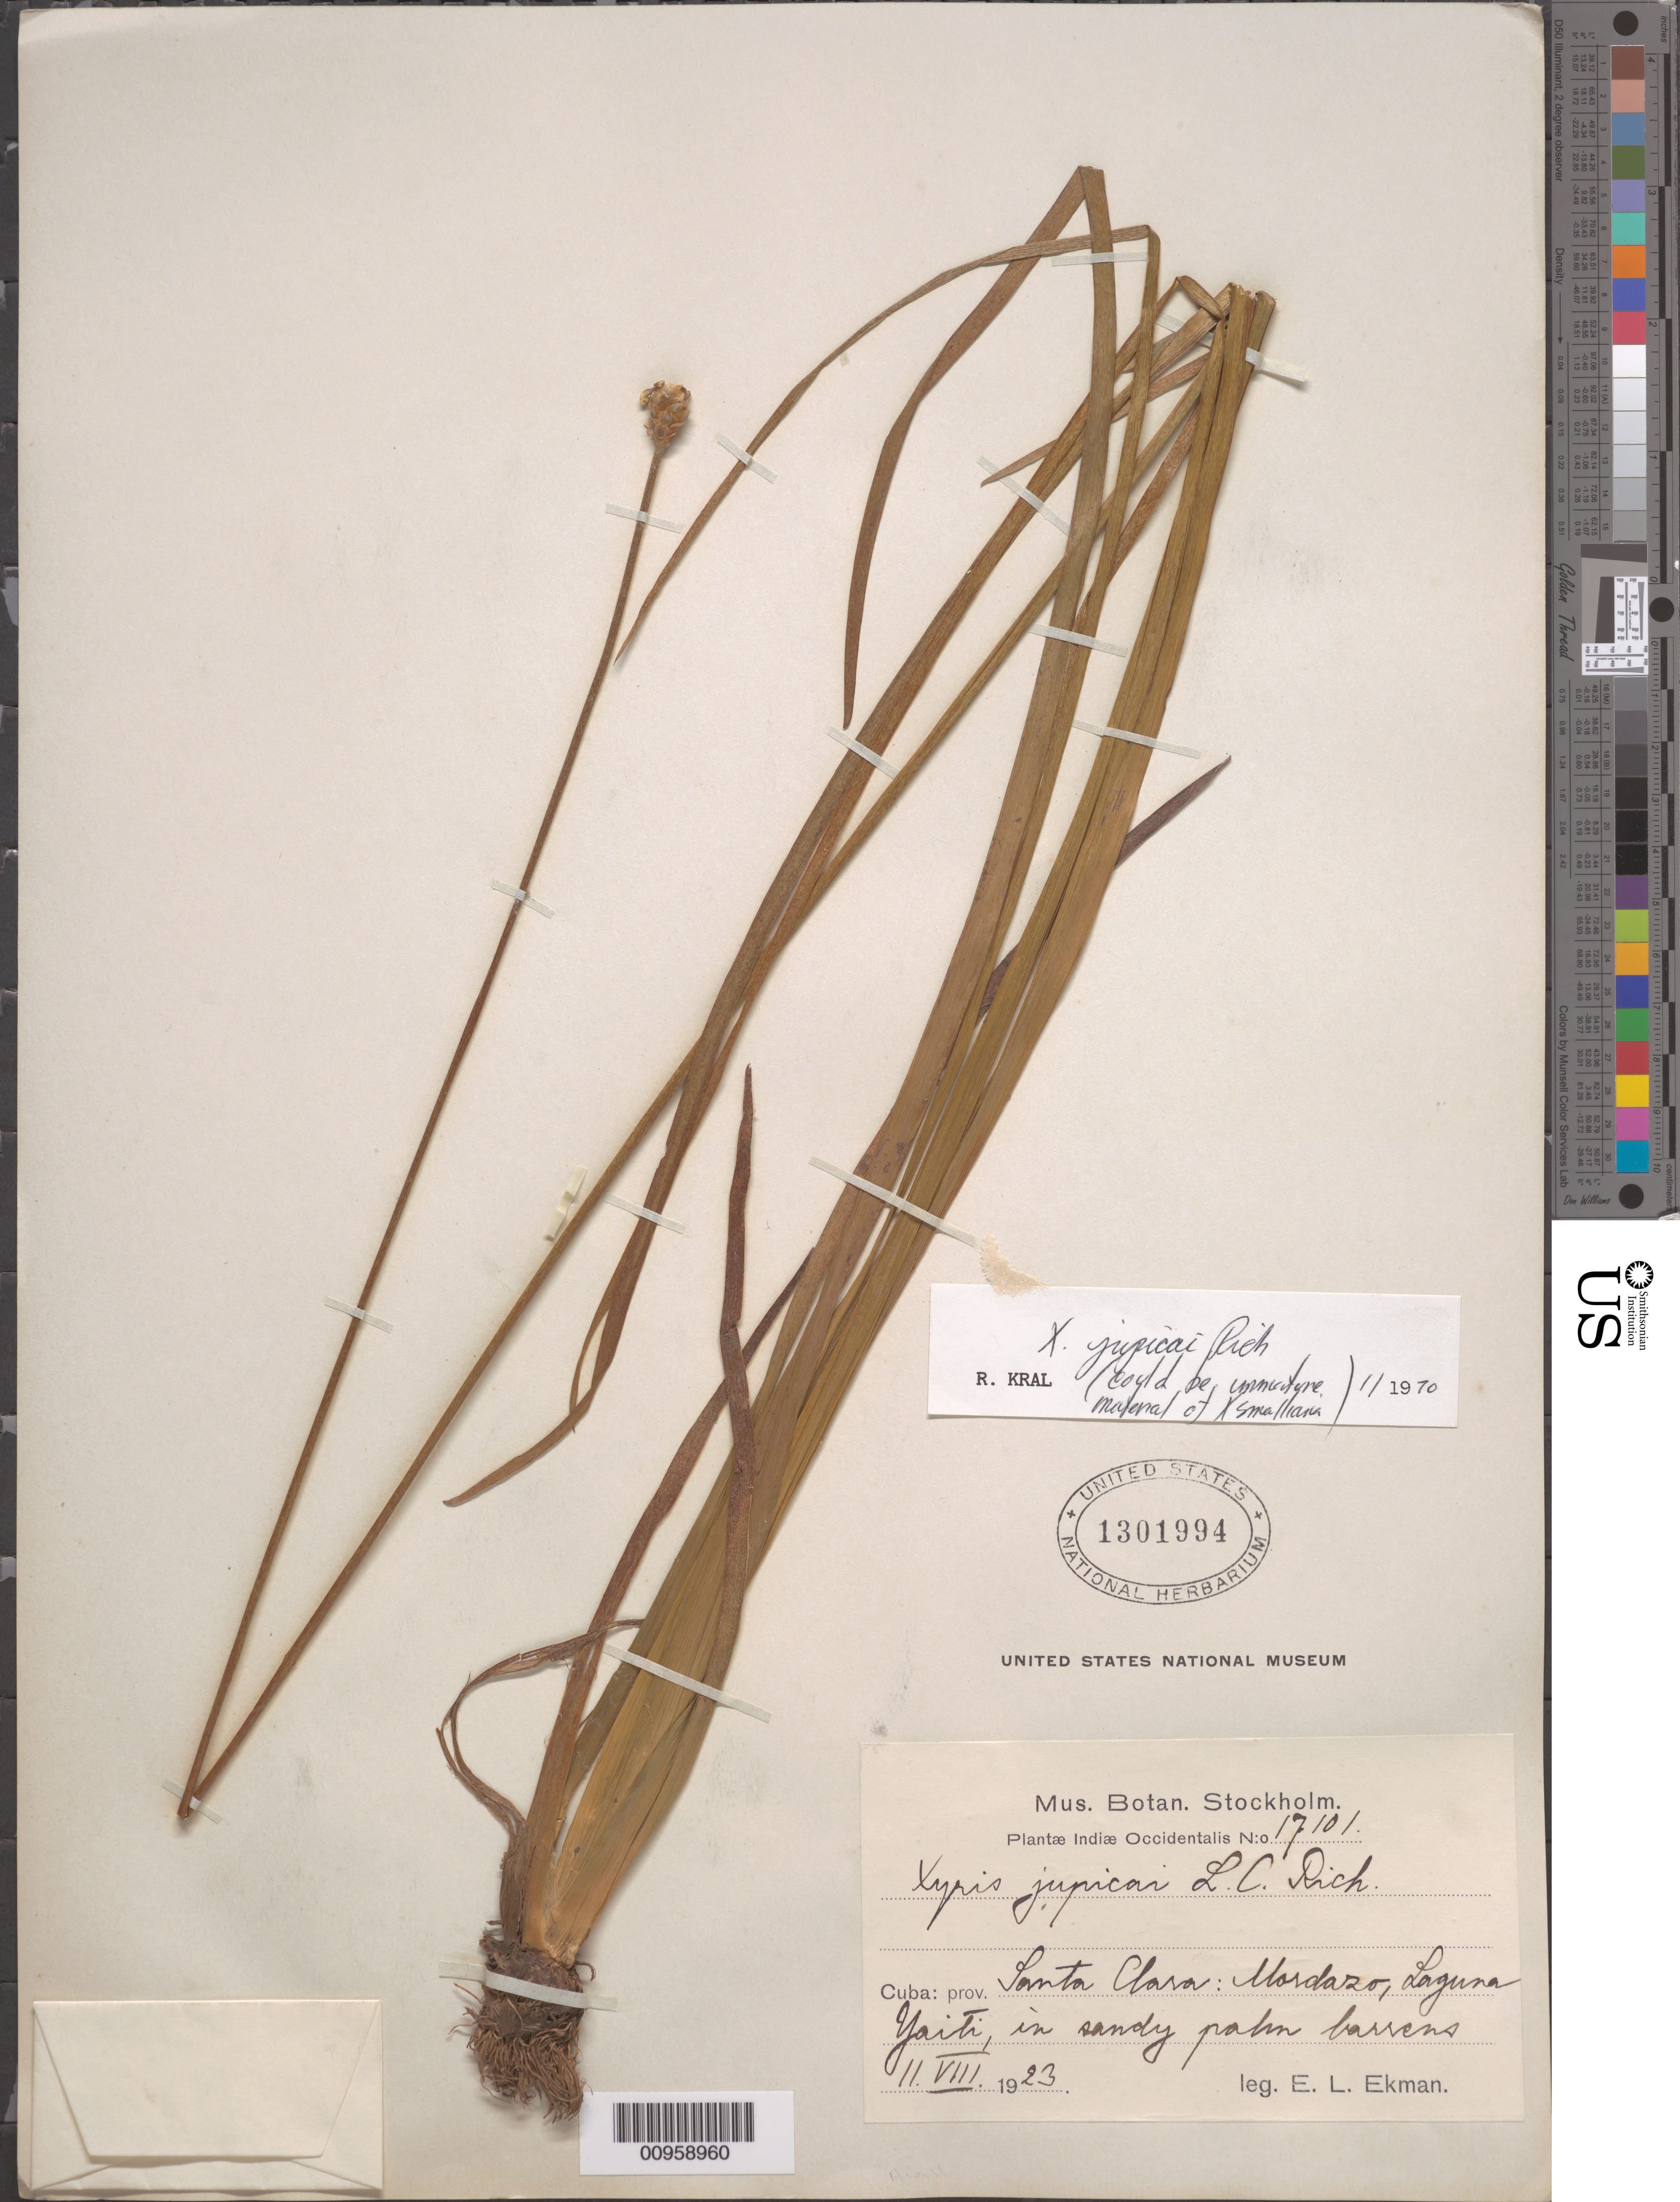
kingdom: Plantae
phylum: Tracheophyta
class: Liliopsida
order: Poales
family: Xyridaceae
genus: Xyris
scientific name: Xyris jupicai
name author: Rich.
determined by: Kral, Robert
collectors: E. L. Ekman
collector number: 17101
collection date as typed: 11 Aug 1923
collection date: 1923-08-11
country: Cuba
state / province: Las Villas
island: Cuba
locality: Mardazo, Laguna Yaiti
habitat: In sandy palm barrens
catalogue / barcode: US 1301994